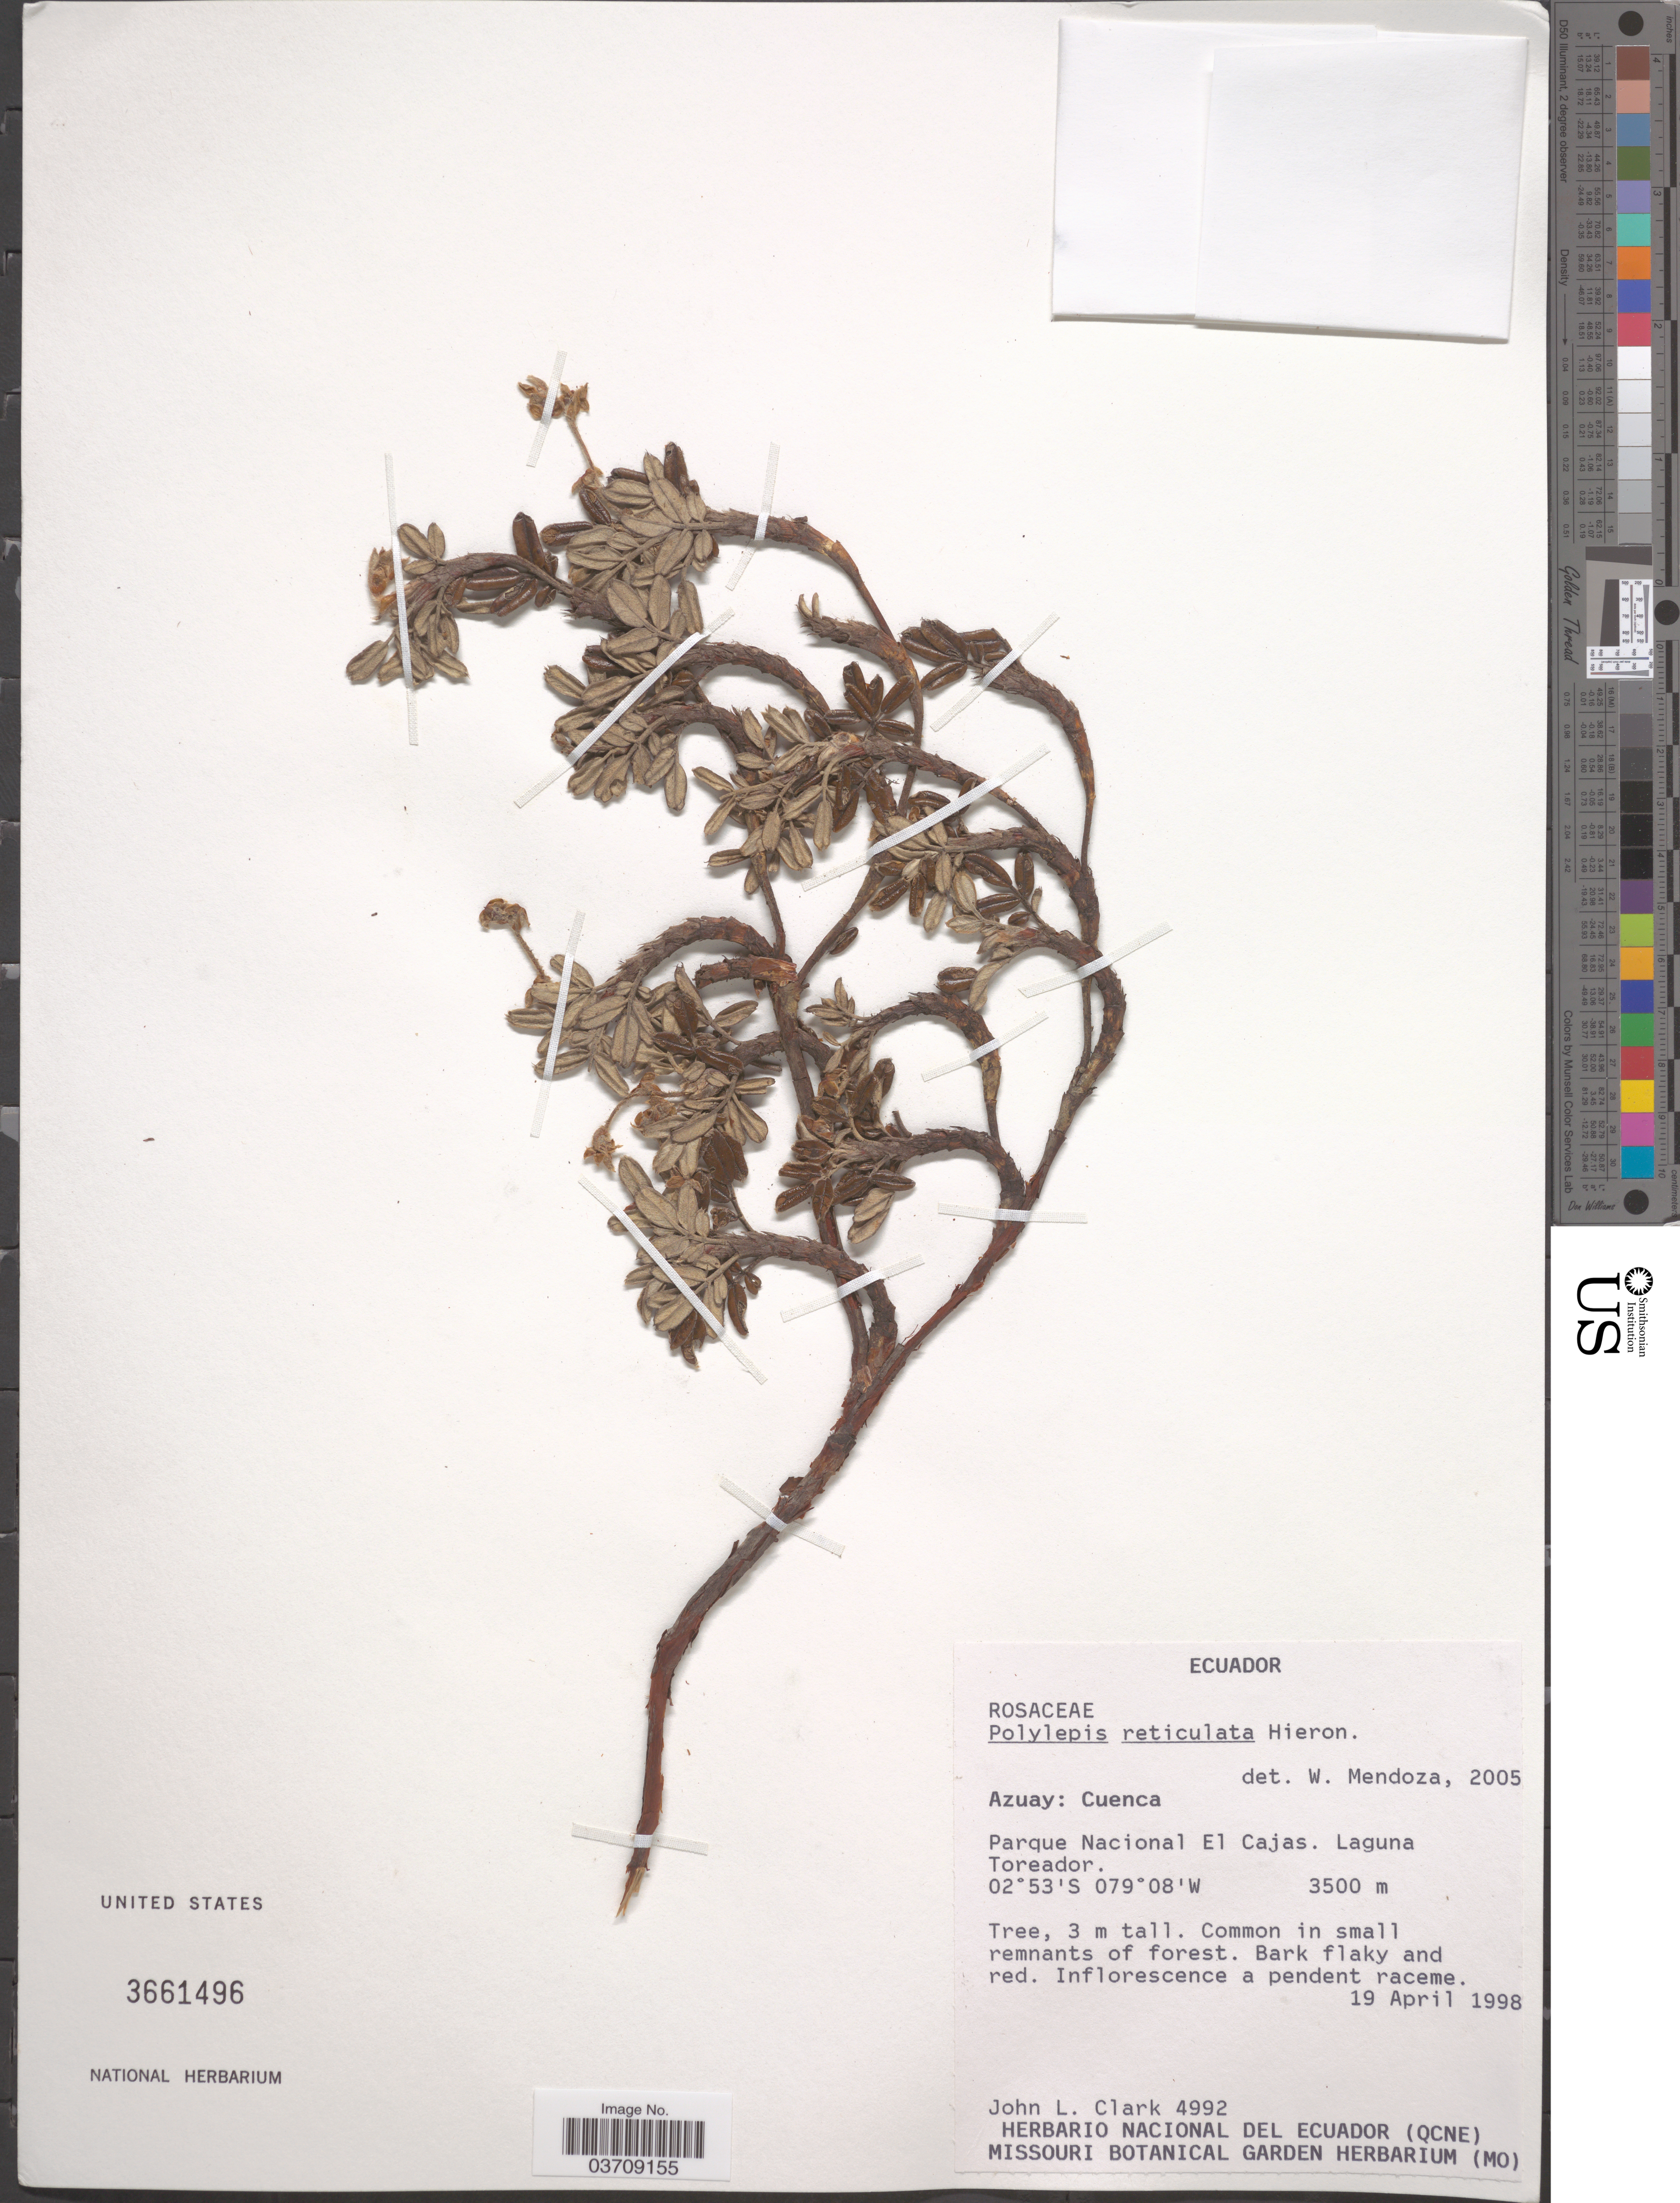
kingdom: Plantae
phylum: Tracheophyta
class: Magnoliopsida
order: Rosales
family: Rosaceae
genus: Polylepis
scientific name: Polylepis reticulata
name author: Hieron.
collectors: J. L. Clark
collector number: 4992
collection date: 1998-04-19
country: Ecuador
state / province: Azuay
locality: Cuenca. Parque Nacional El Cajas. Laguna Toreador.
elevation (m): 3500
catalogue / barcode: US 3661496